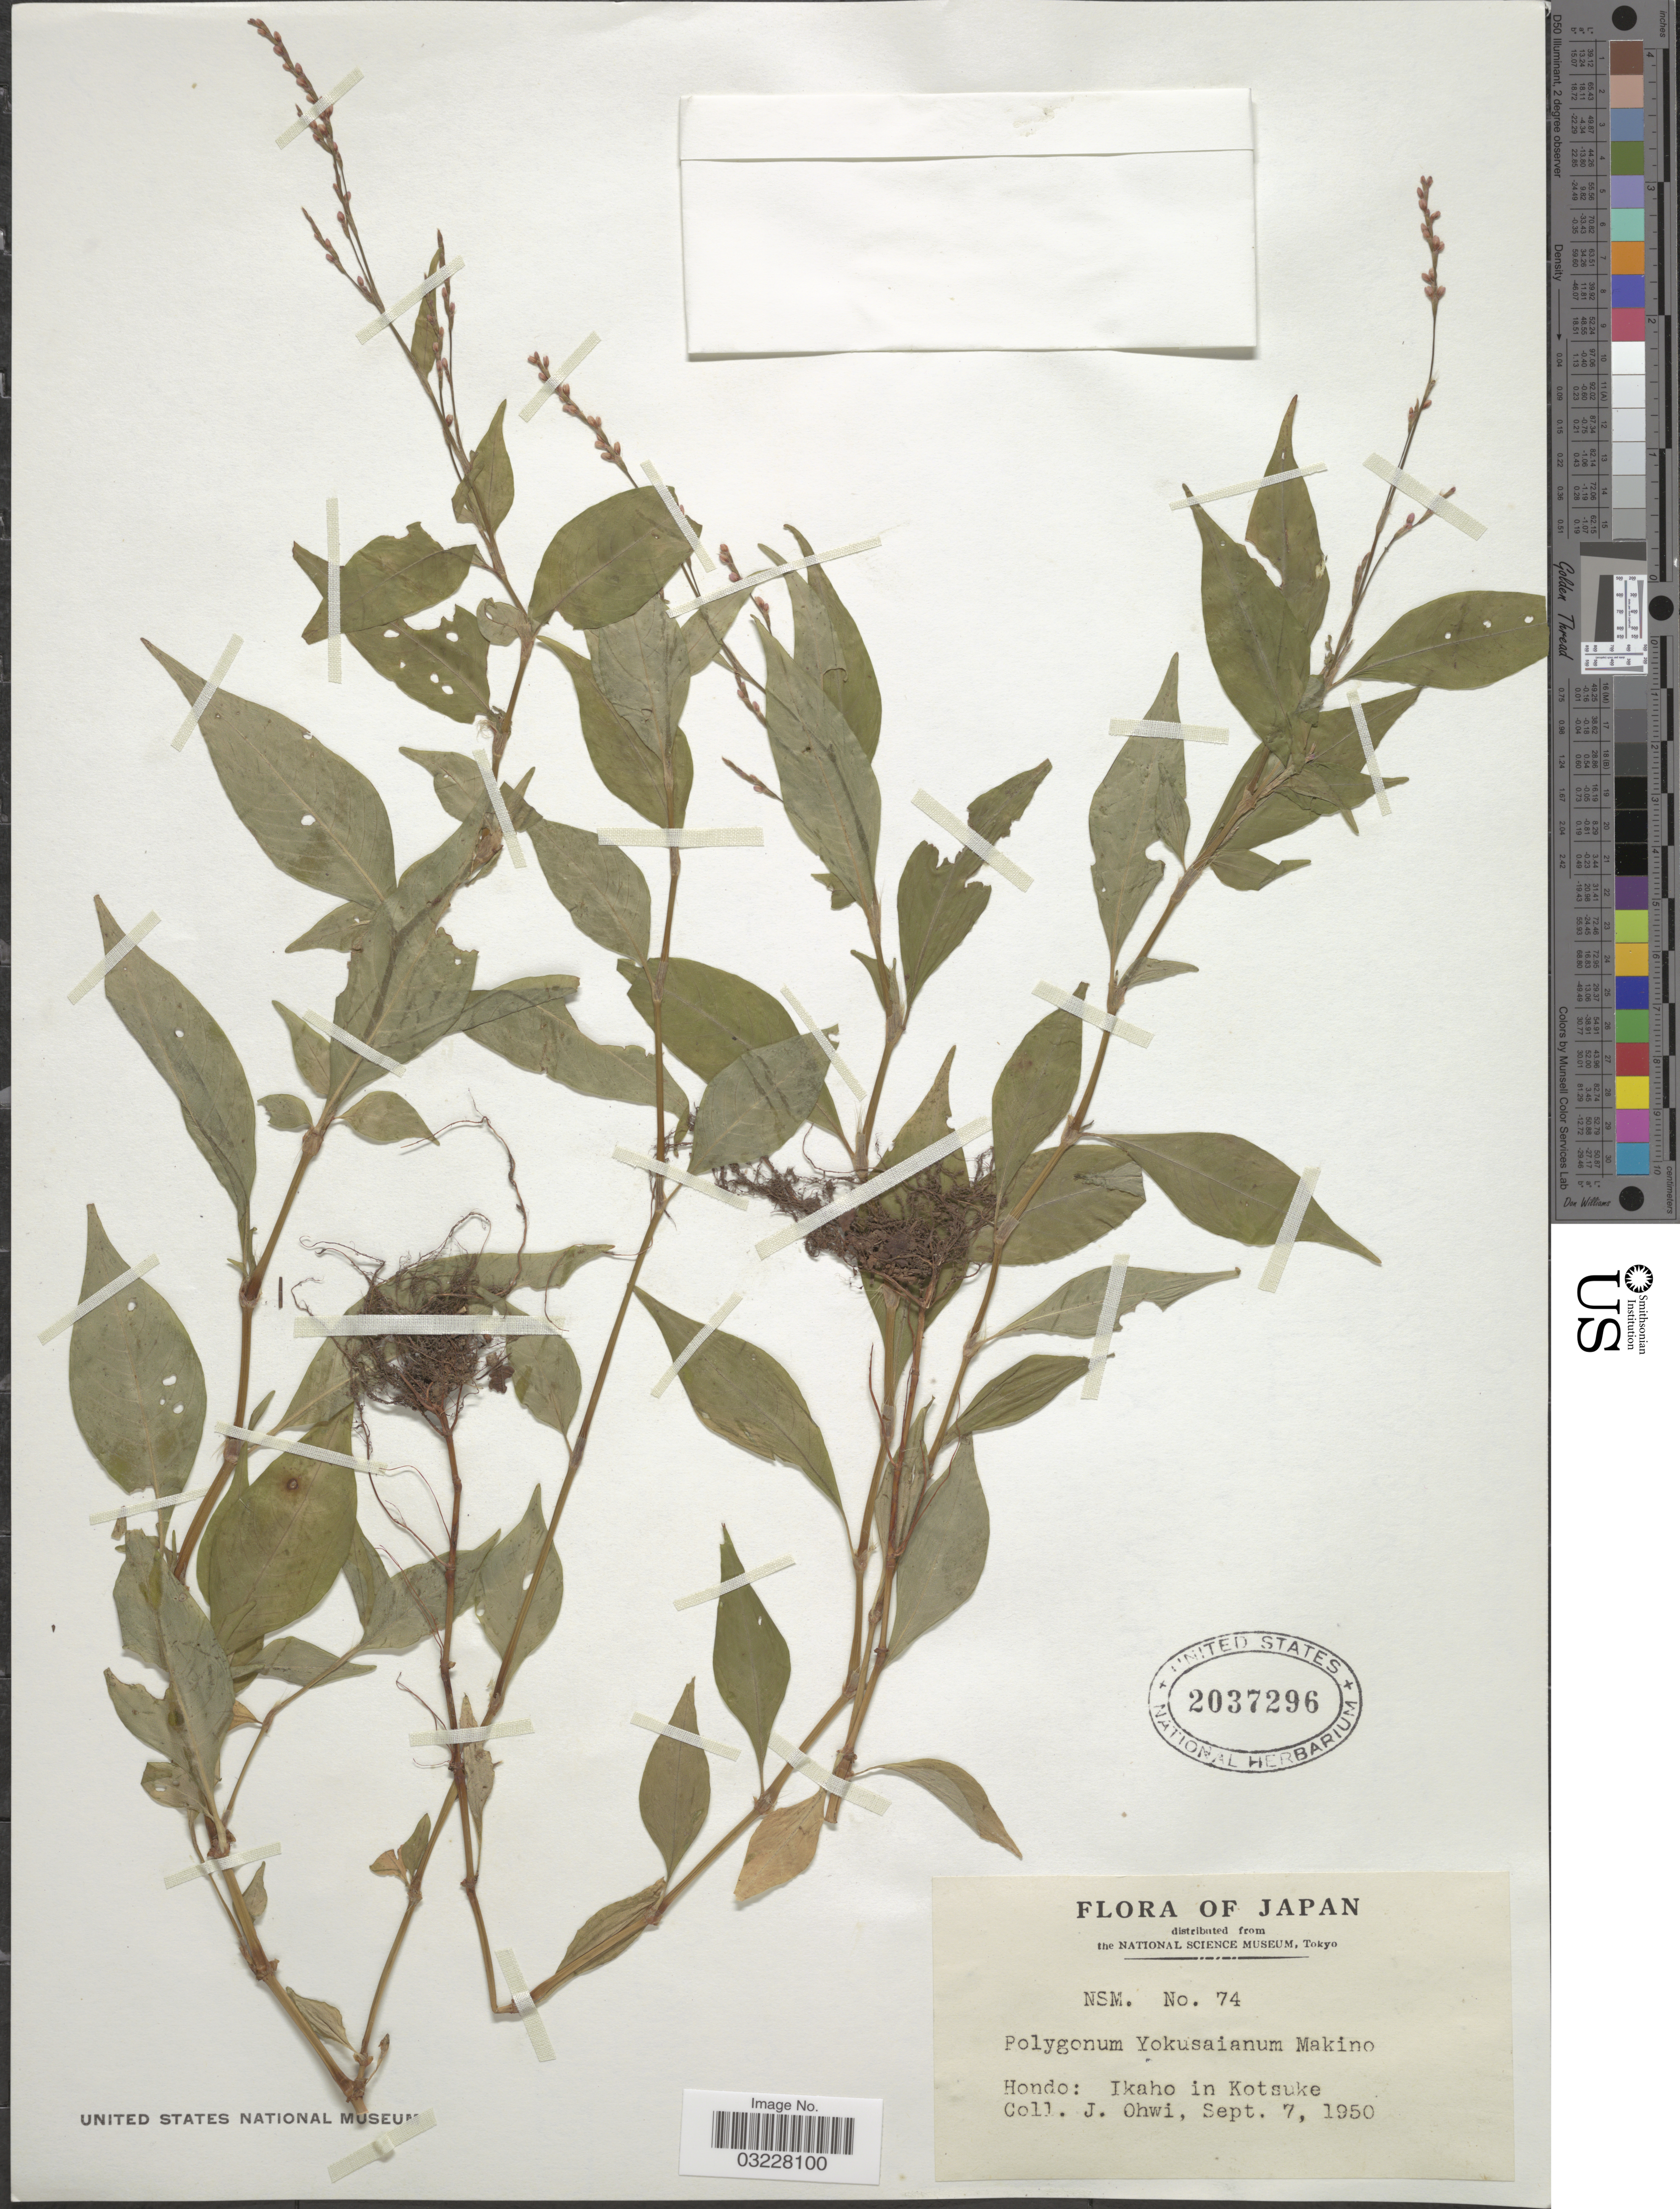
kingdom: Plantae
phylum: Tracheophyta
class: Magnoliopsida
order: Caryophyllales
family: Polygonaceae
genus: Polygonum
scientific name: Polygonum caespitosum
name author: Blume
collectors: J. Ohwi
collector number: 74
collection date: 1950-09-07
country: Japan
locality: Hondo: Ikago in Kotsuke.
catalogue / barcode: US 2037296